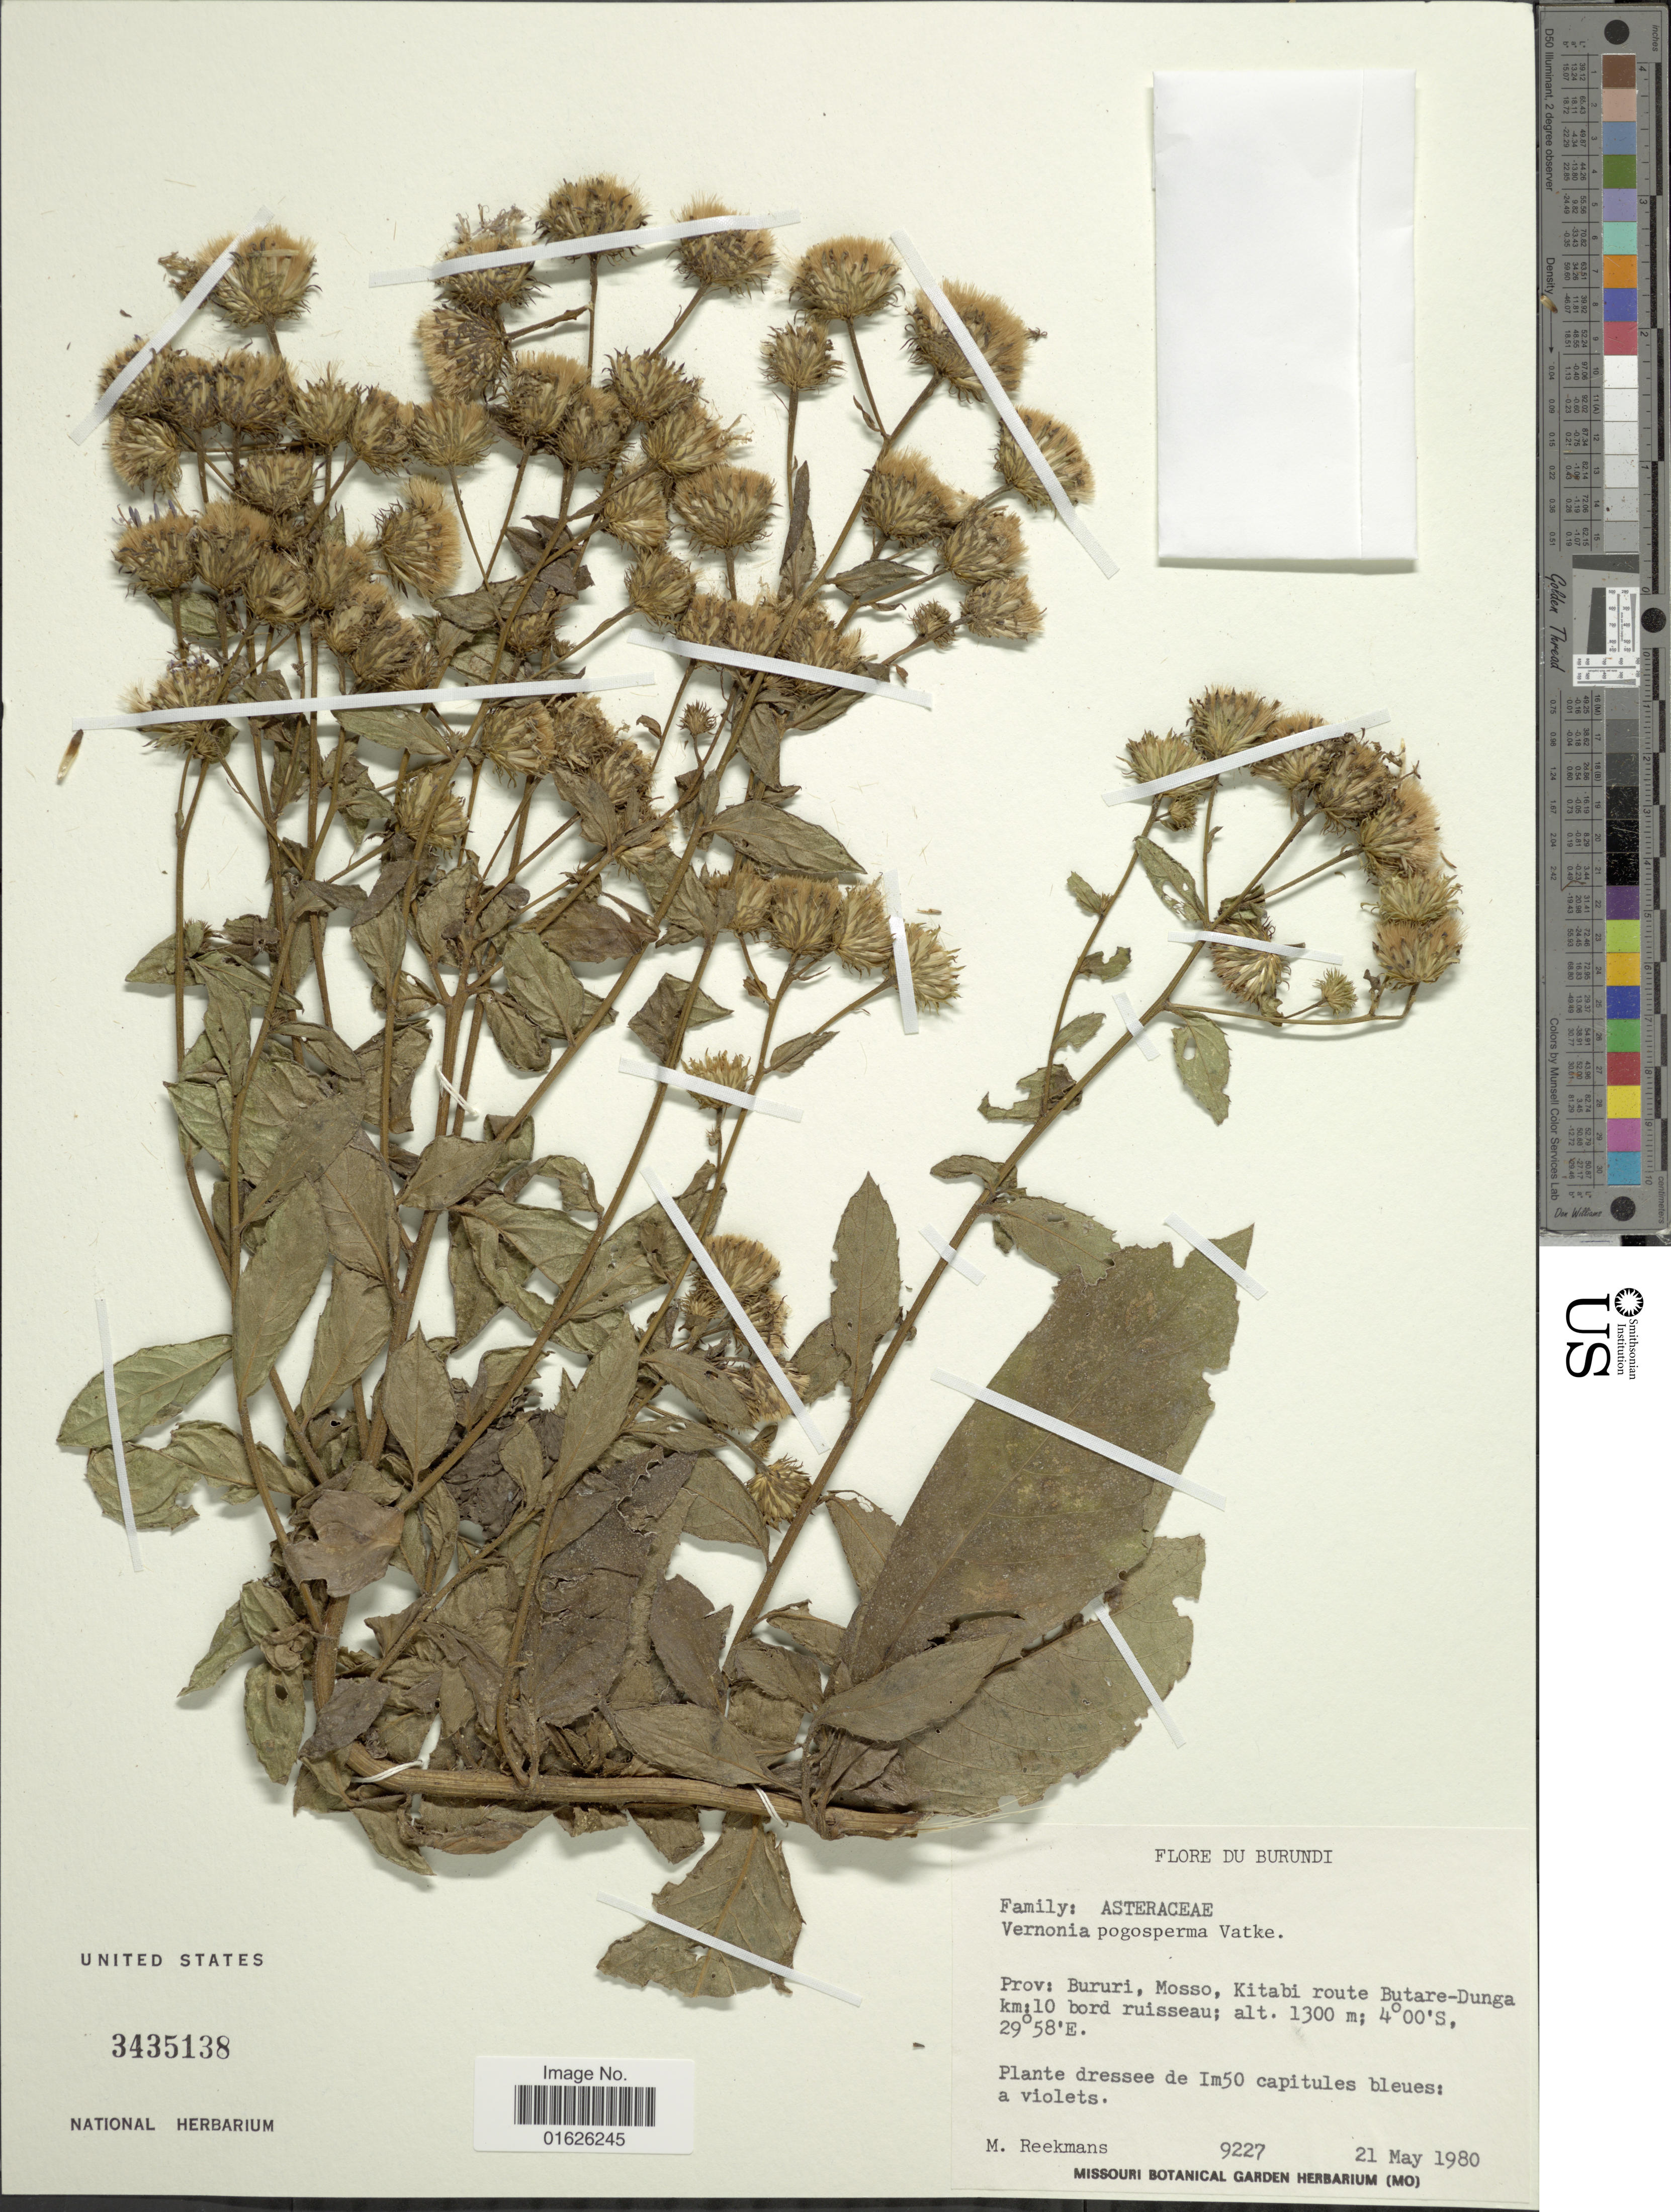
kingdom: Plantae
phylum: Tracheophyta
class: Magnoliopsida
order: Asterales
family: Asteraceae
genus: Linzia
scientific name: Linzia ituriensis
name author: (Muschl.) H. Rob.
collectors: M. Reekmans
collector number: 9227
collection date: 1980-05-21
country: Burundi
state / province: Bururi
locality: Prov.: Bururi, Mosso, Kitabi route Butare - Dunga km : 10 bord ruisseau.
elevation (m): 1300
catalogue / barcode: US 3435138